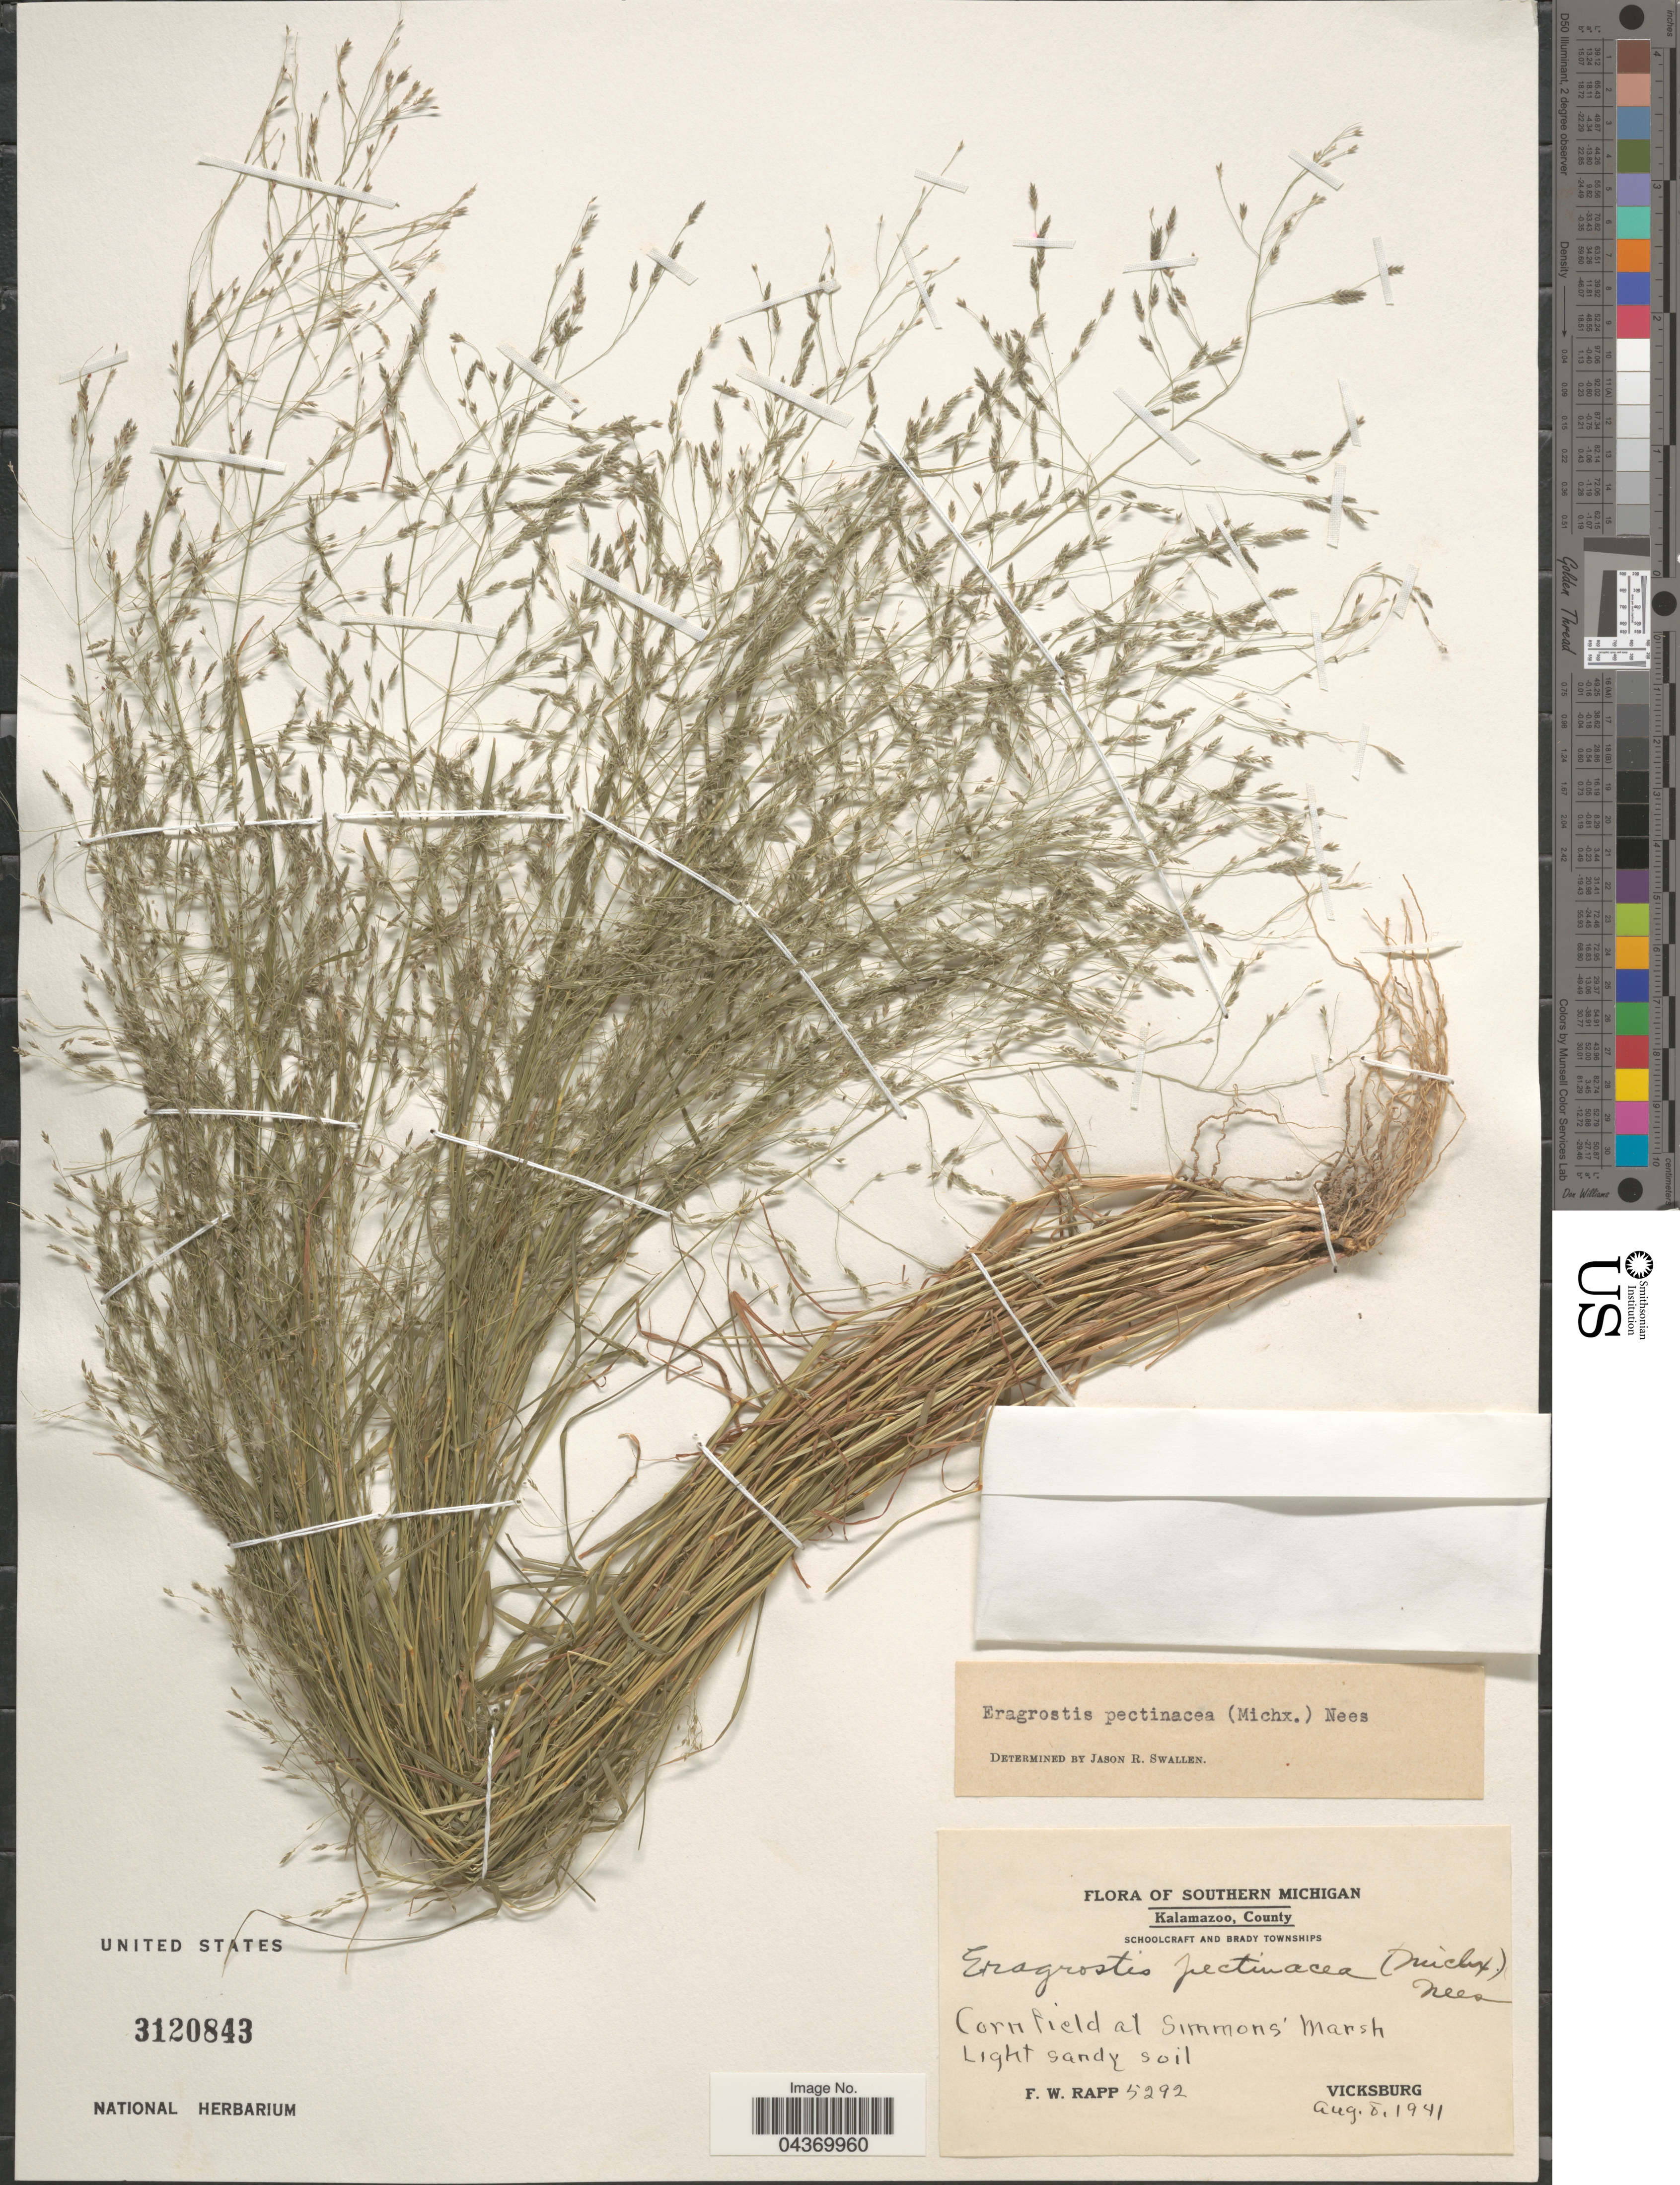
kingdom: Plantae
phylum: Tracheophyta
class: Liliopsida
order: Poales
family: Poaceae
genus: Eragrostis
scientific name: Eragrostis pectinacea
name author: (Michx.) Nees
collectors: F. Rapp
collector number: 5292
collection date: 1941-08-08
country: United States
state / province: Michigan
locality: Southern Michigan. Kalamazoo, County. Schoolcraft and Brady Townships. Cornfield at Simmons' Marsh. Vicksburg.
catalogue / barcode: US 3120843